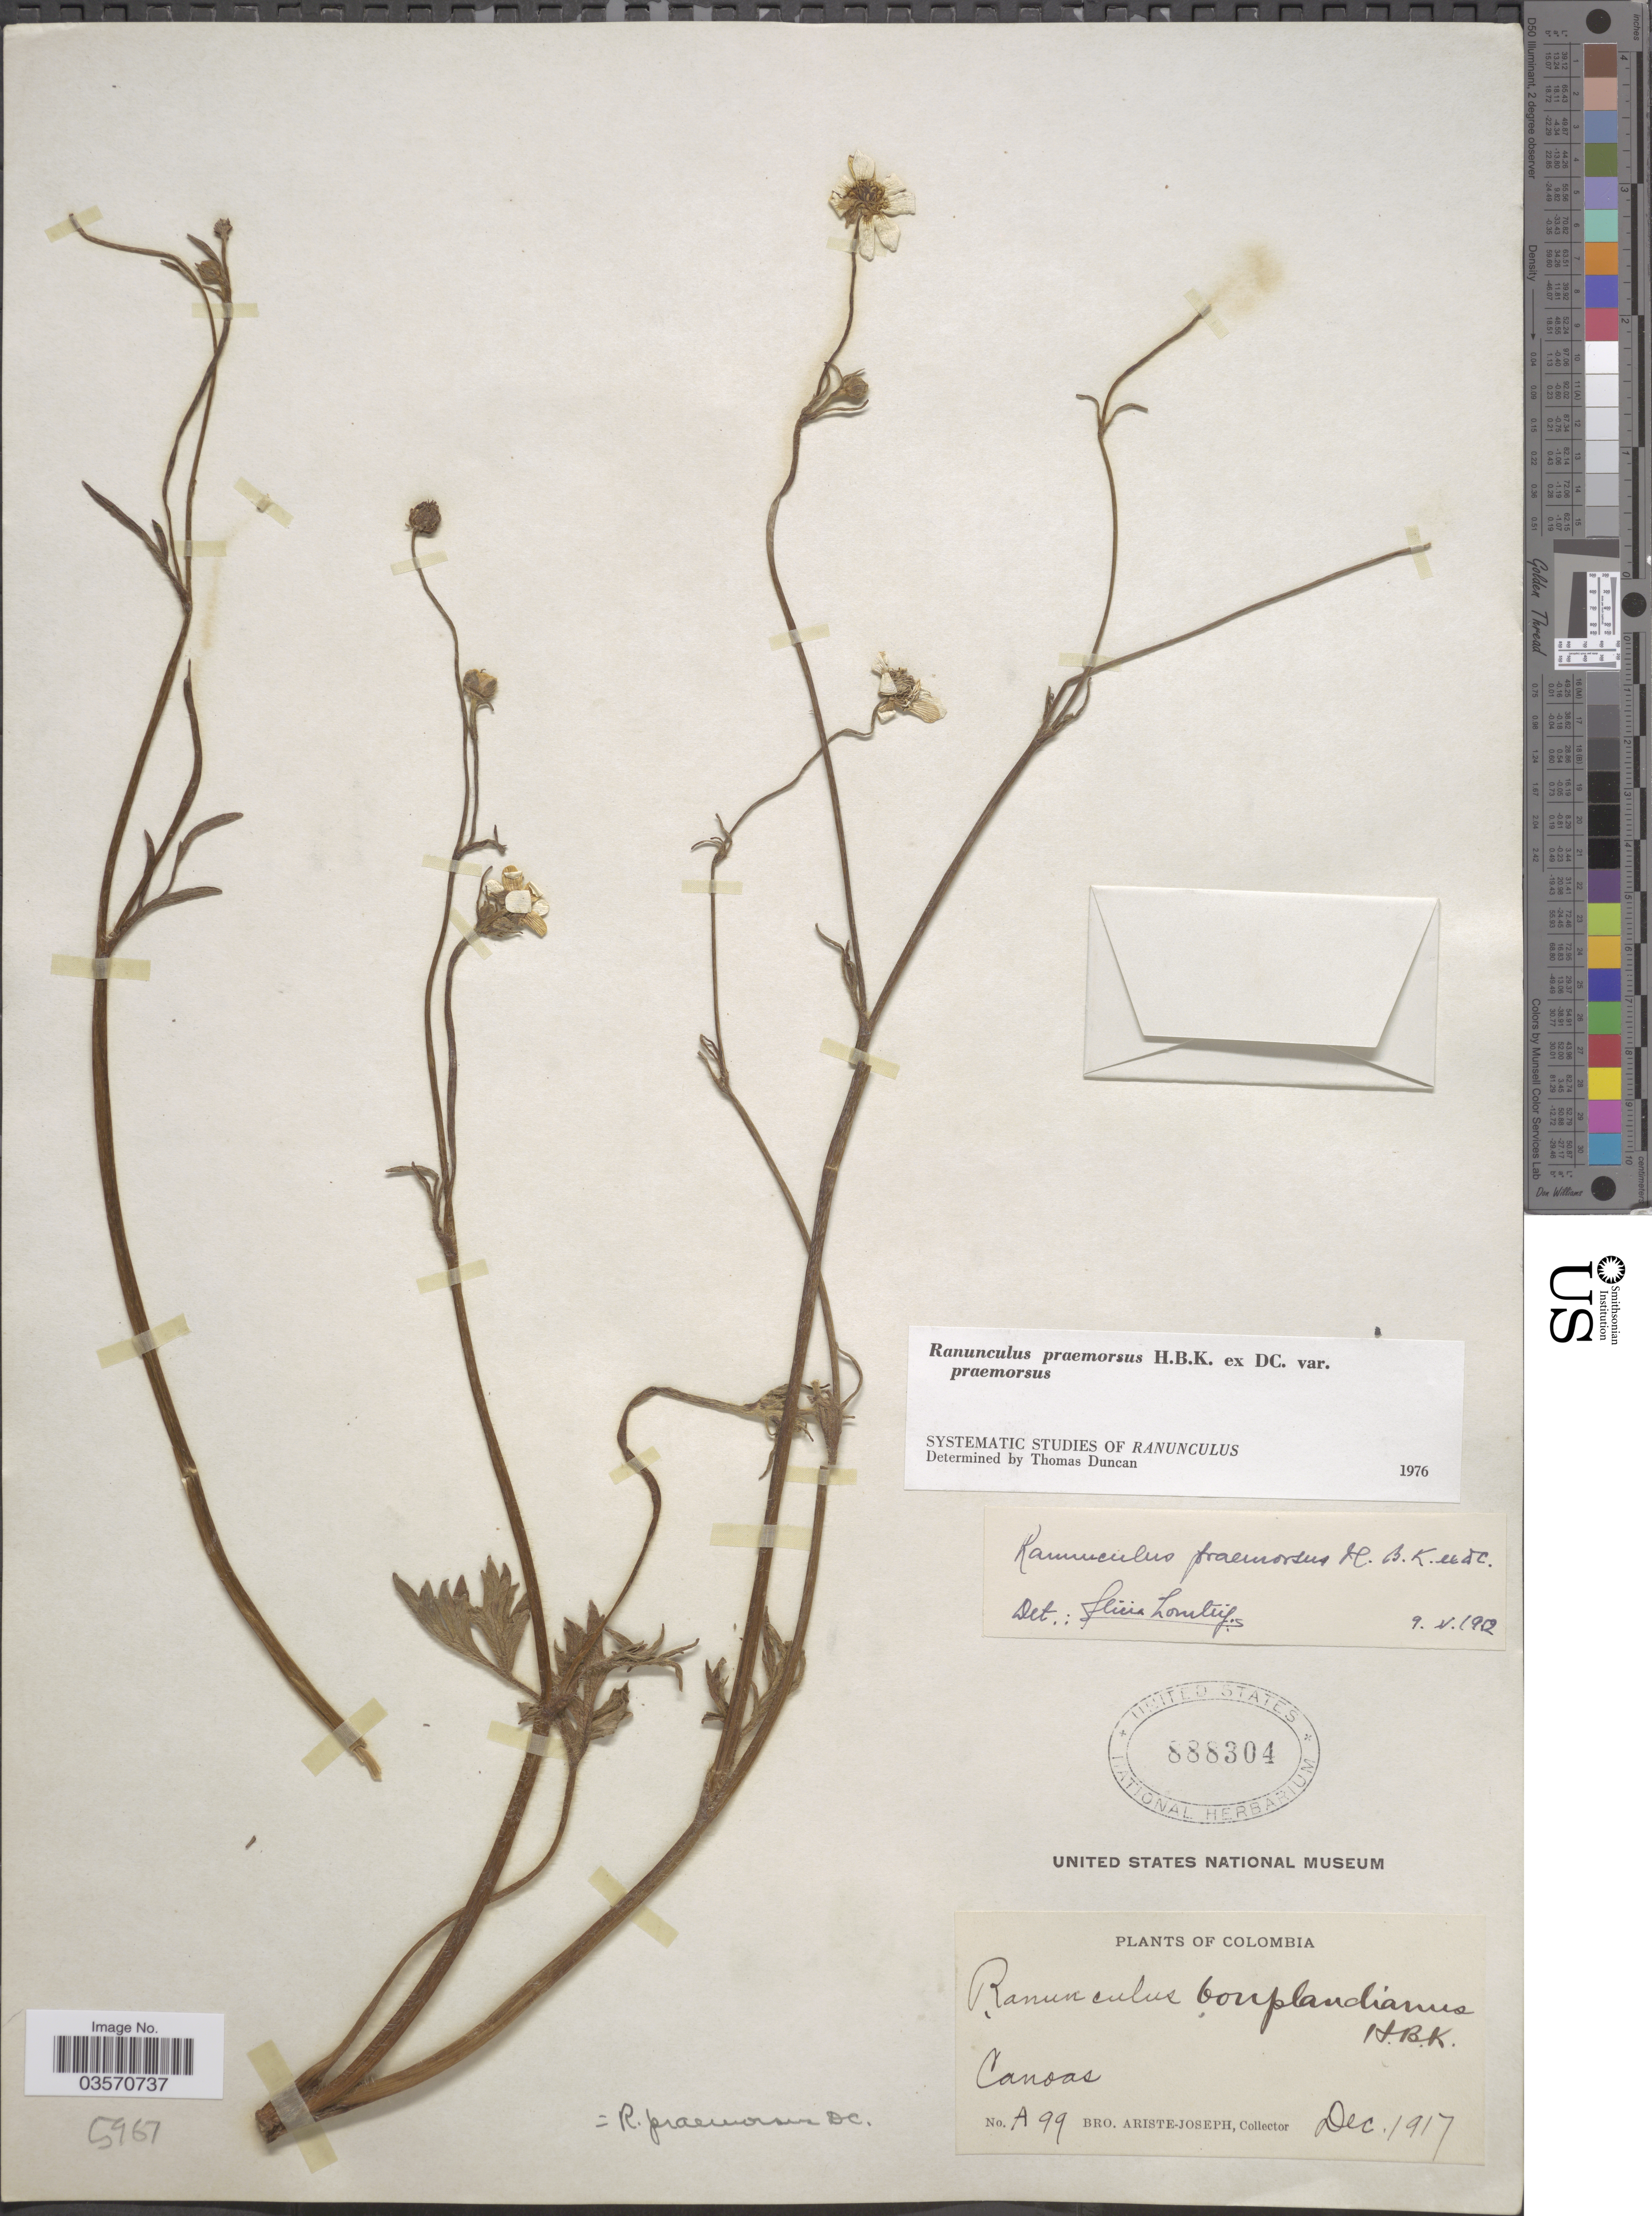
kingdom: Plantae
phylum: Tracheophyta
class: Magnoliopsida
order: Ranunculales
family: Ranunculaceae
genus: Ranunculus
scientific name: Ranunculus praemorsus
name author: Kunth ex DC.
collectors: Bro. Ariste-Joseph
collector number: A99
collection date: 1917-12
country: Colombia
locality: Canoas.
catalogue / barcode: US 888304